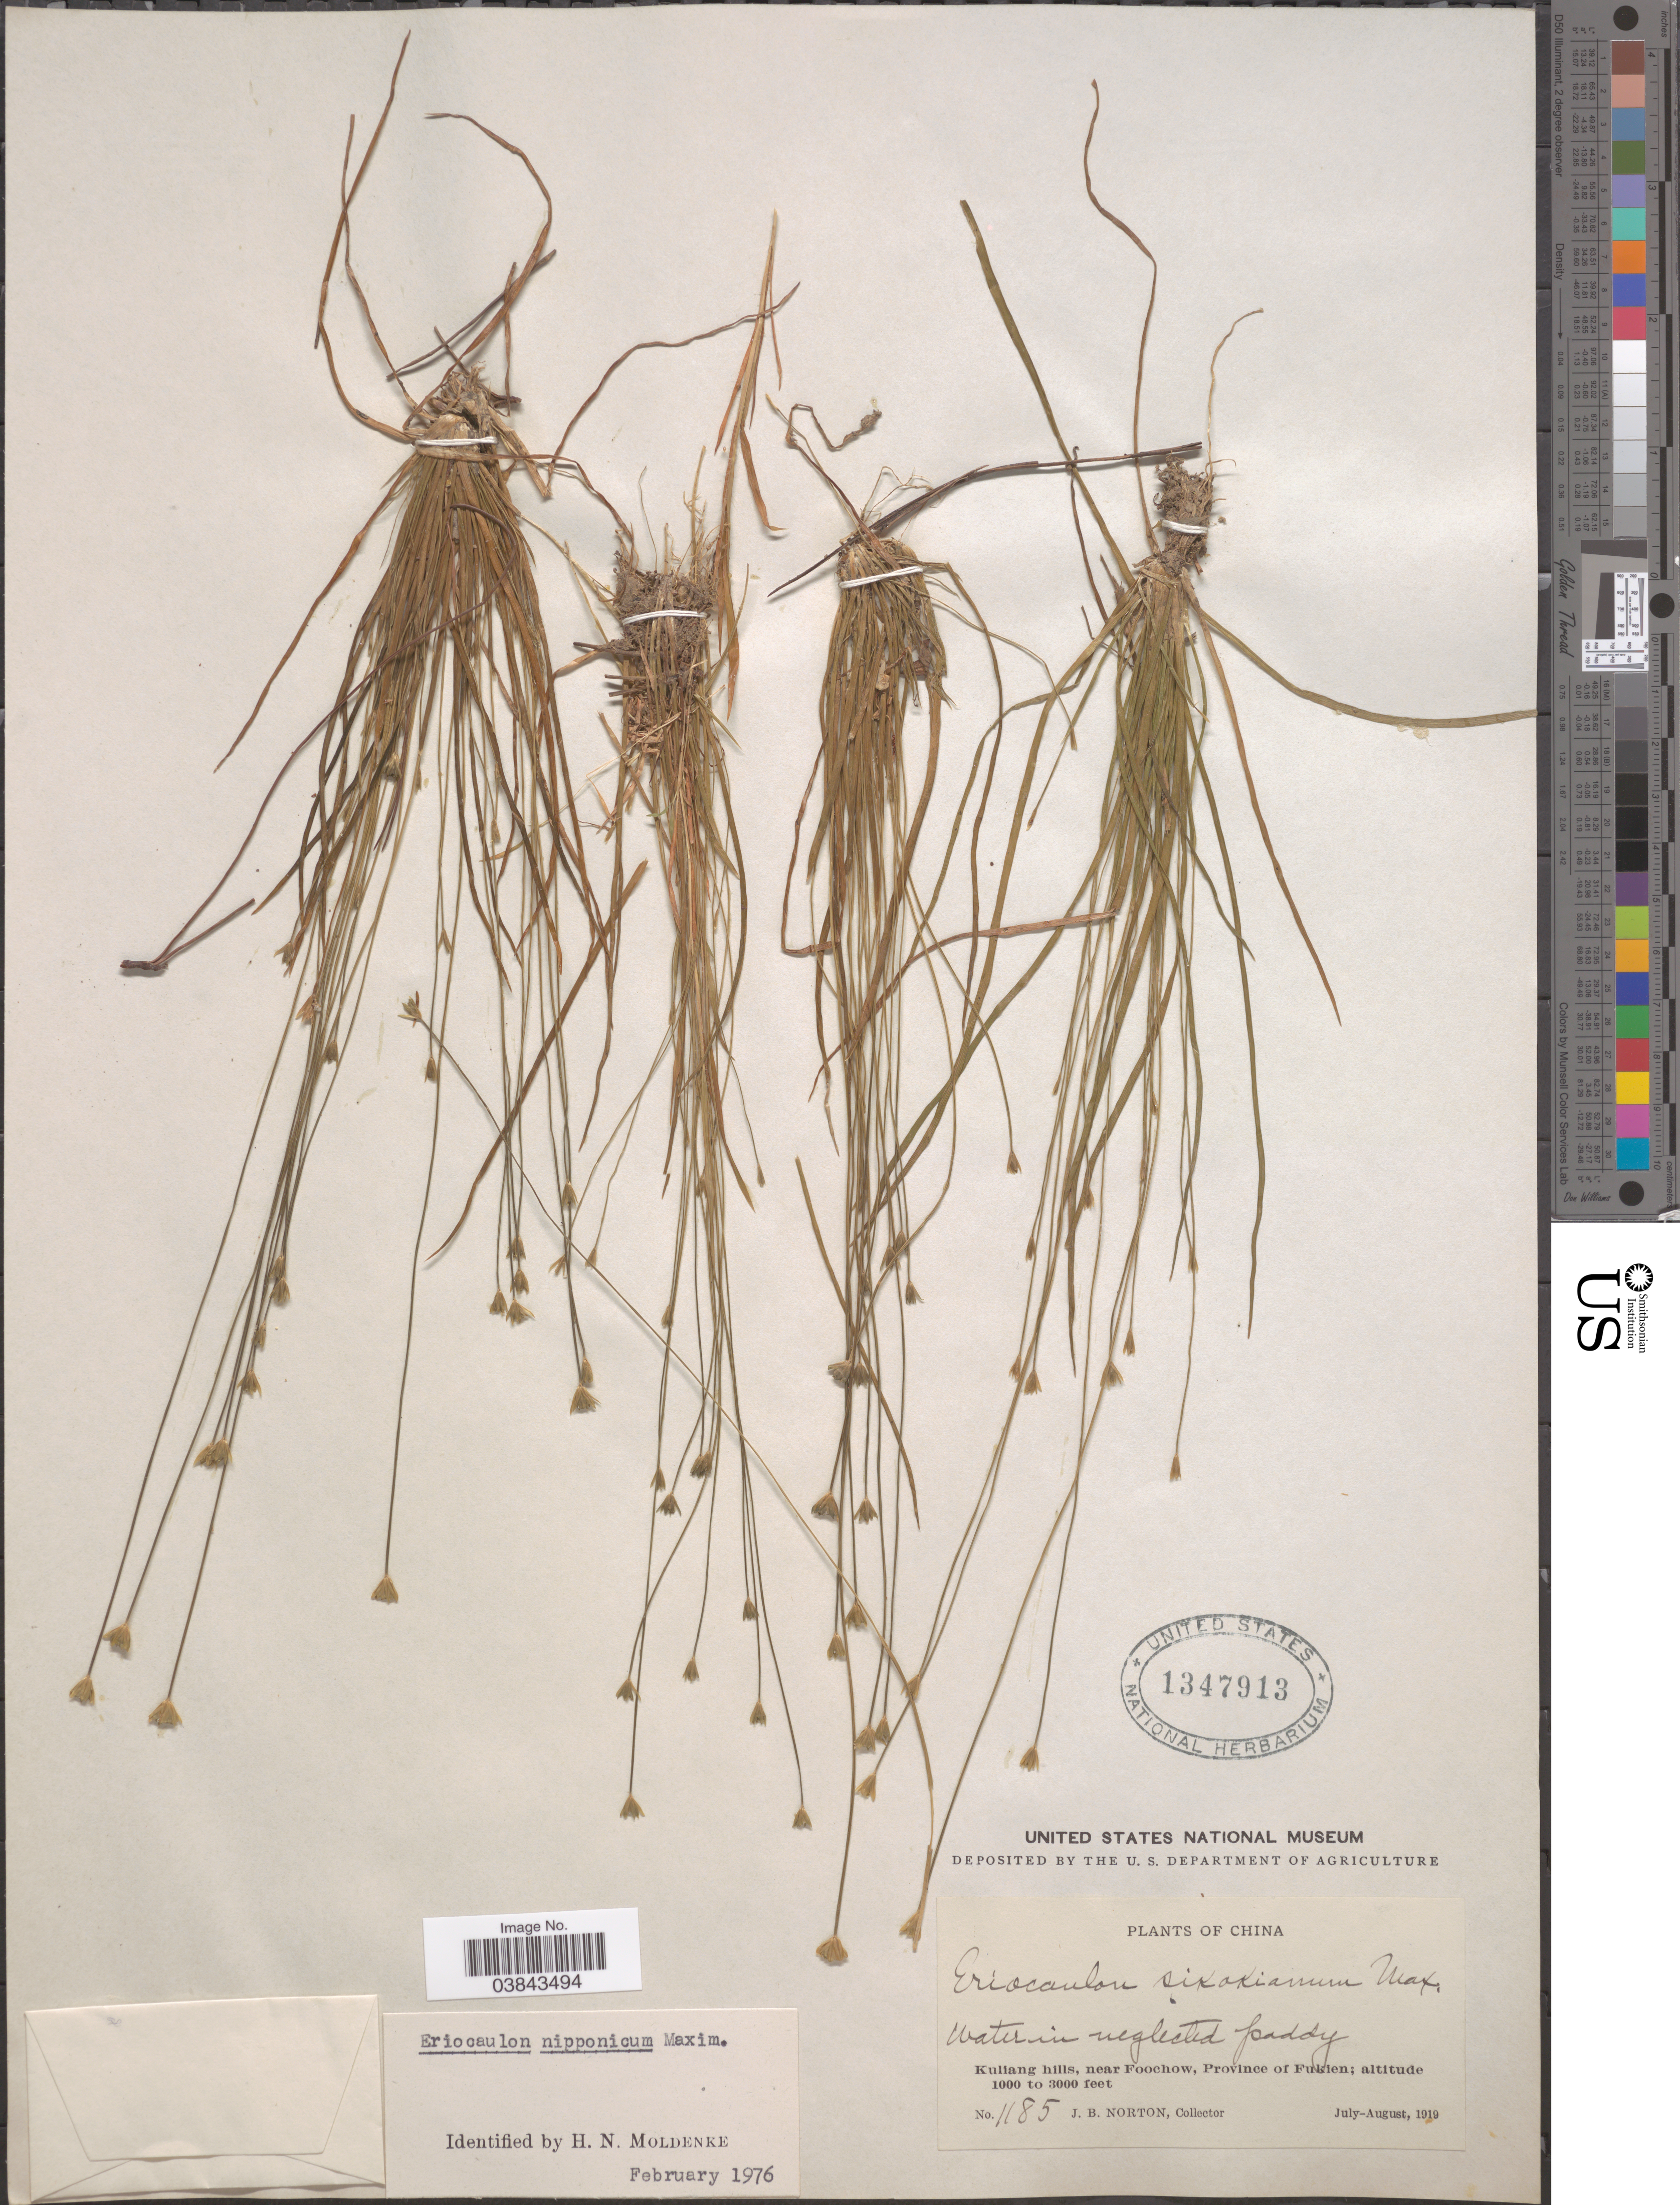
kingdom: Plantae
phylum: Tracheophyta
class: Liliopsida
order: Poales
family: Eriocaulaceae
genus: Eriocaulon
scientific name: Eriocaulon nipponicum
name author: Maxim.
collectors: J. B. Norton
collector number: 1185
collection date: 1919-07/1919-08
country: China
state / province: Fujian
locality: Kuliang hills, near Foochow, Province of Fukien.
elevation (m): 305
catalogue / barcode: US 1347913